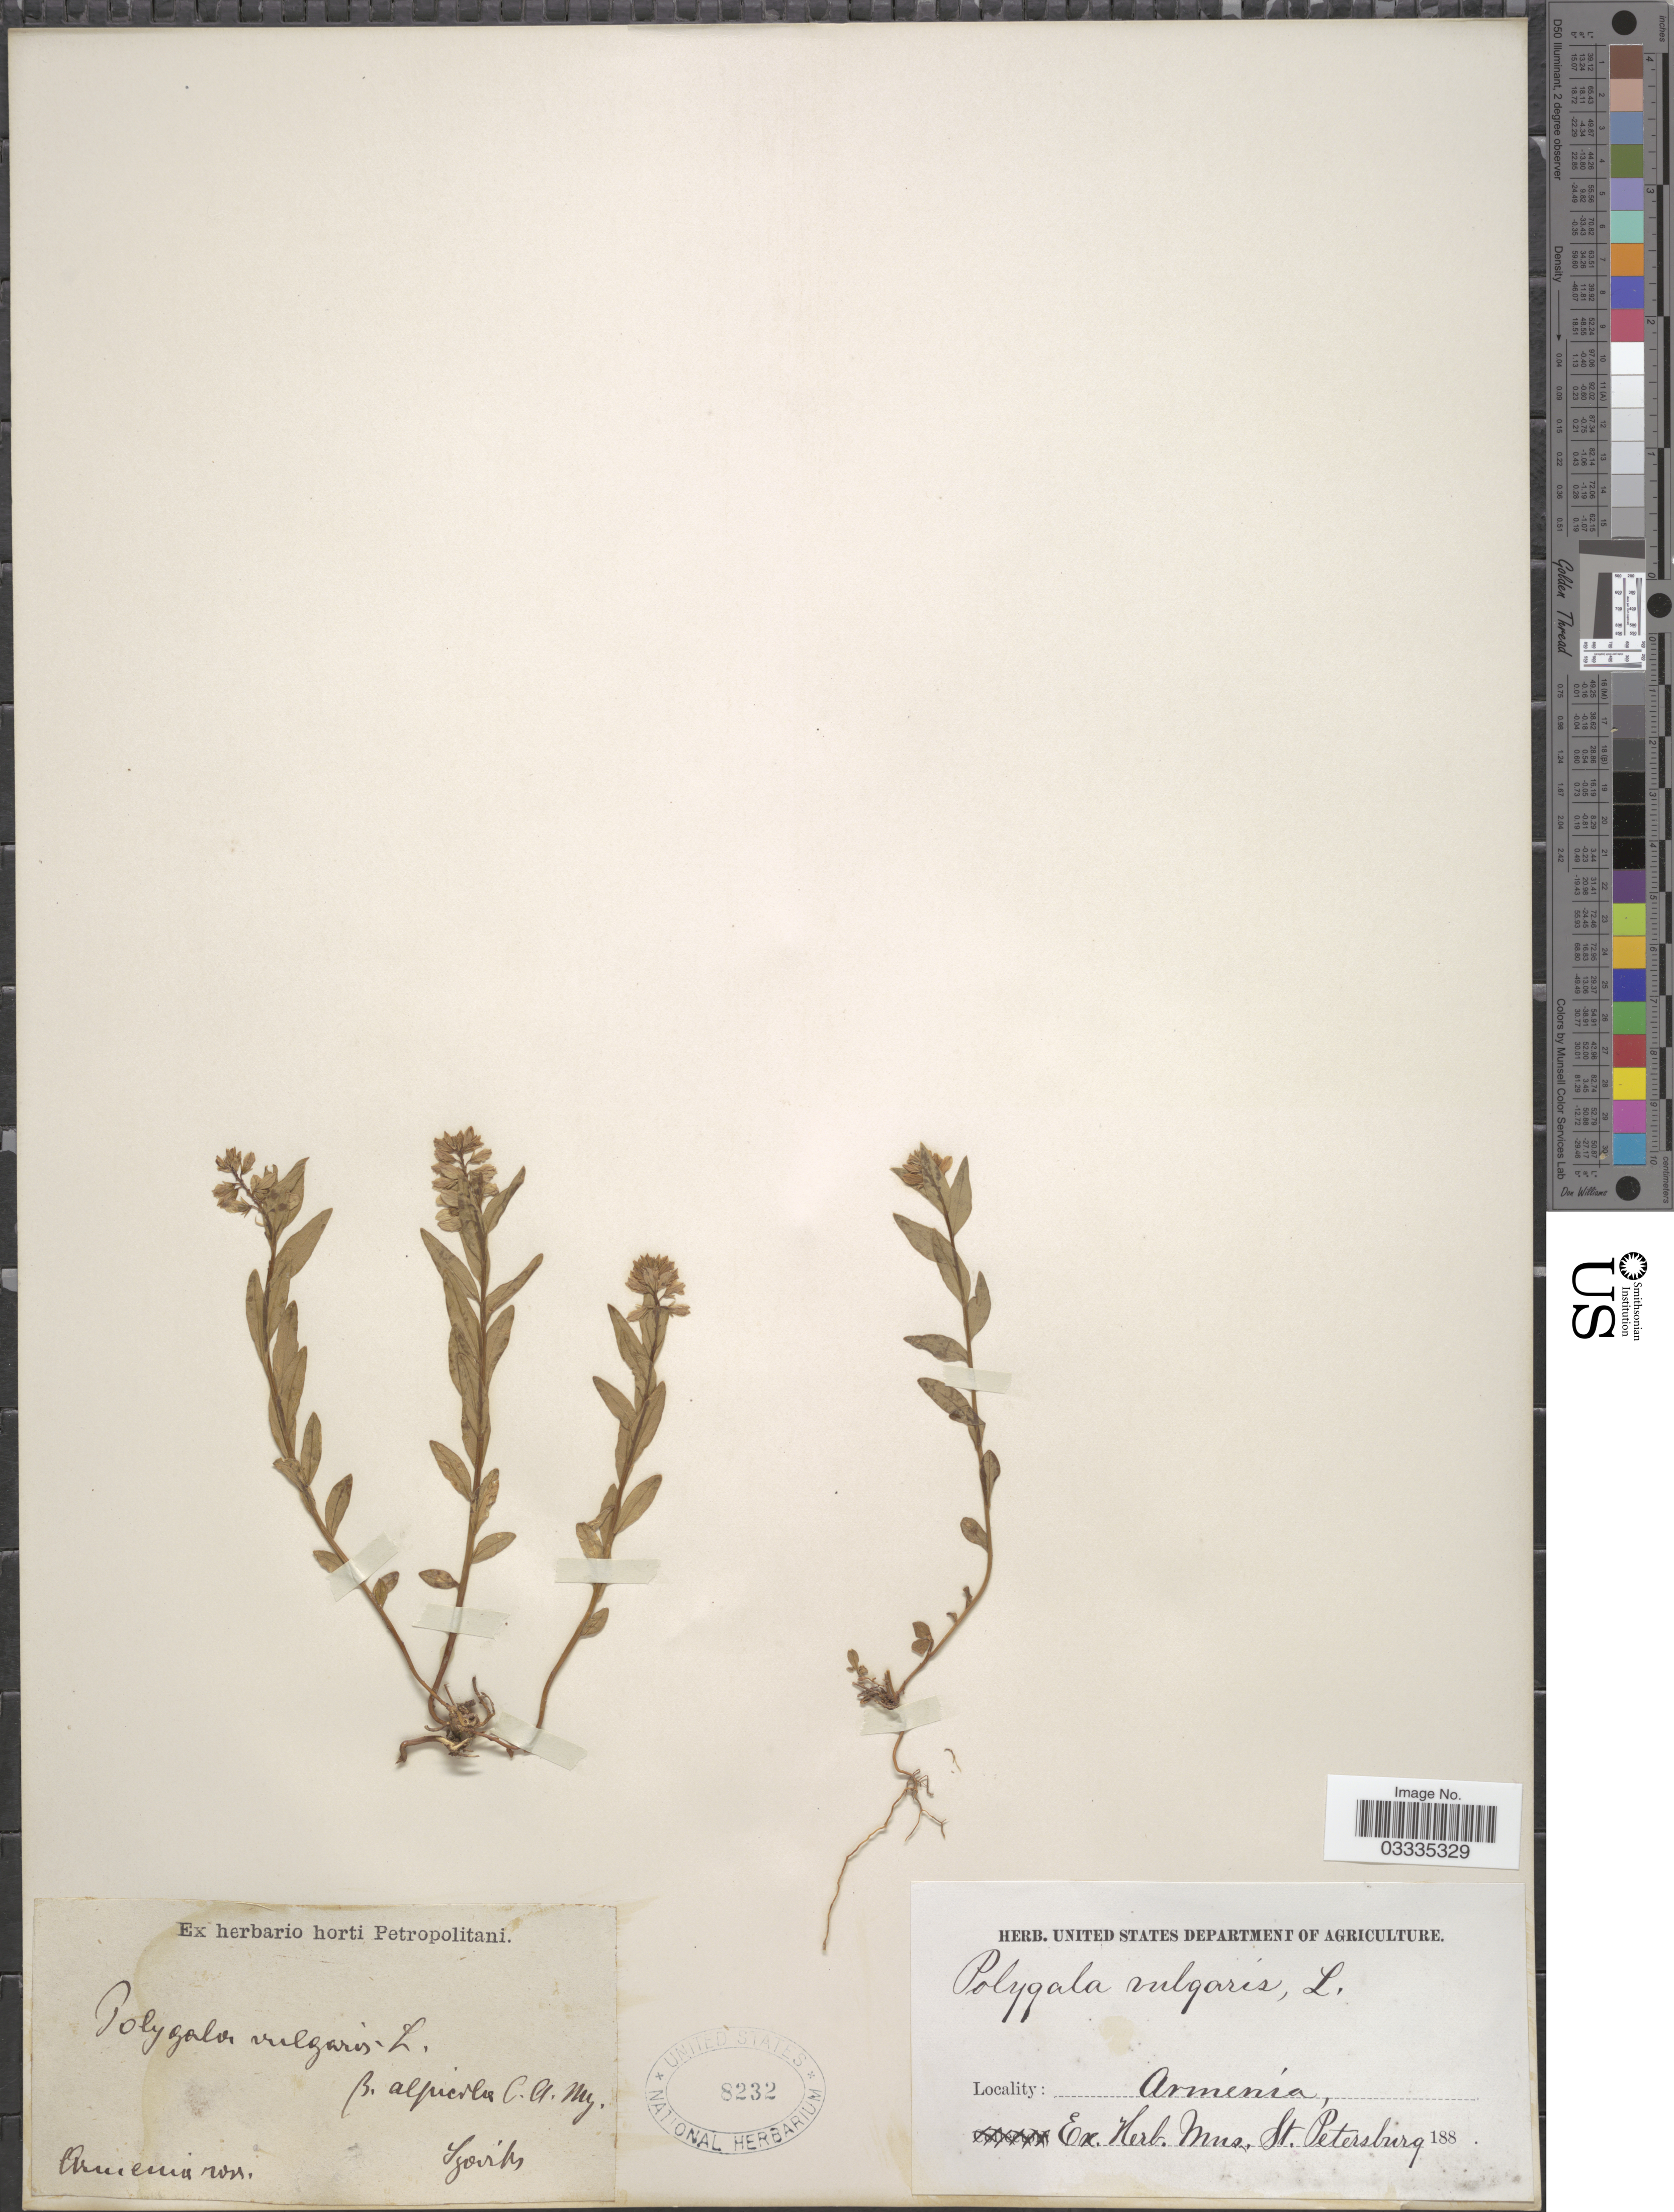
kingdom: Plantae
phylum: Tracheophyta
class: Magnoliopsida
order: Fabales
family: Polygalaceae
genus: Polygala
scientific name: Polygala vulgaris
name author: L.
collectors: Szovits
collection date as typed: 188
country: Armenia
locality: Armenia ross.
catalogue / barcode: US 8232